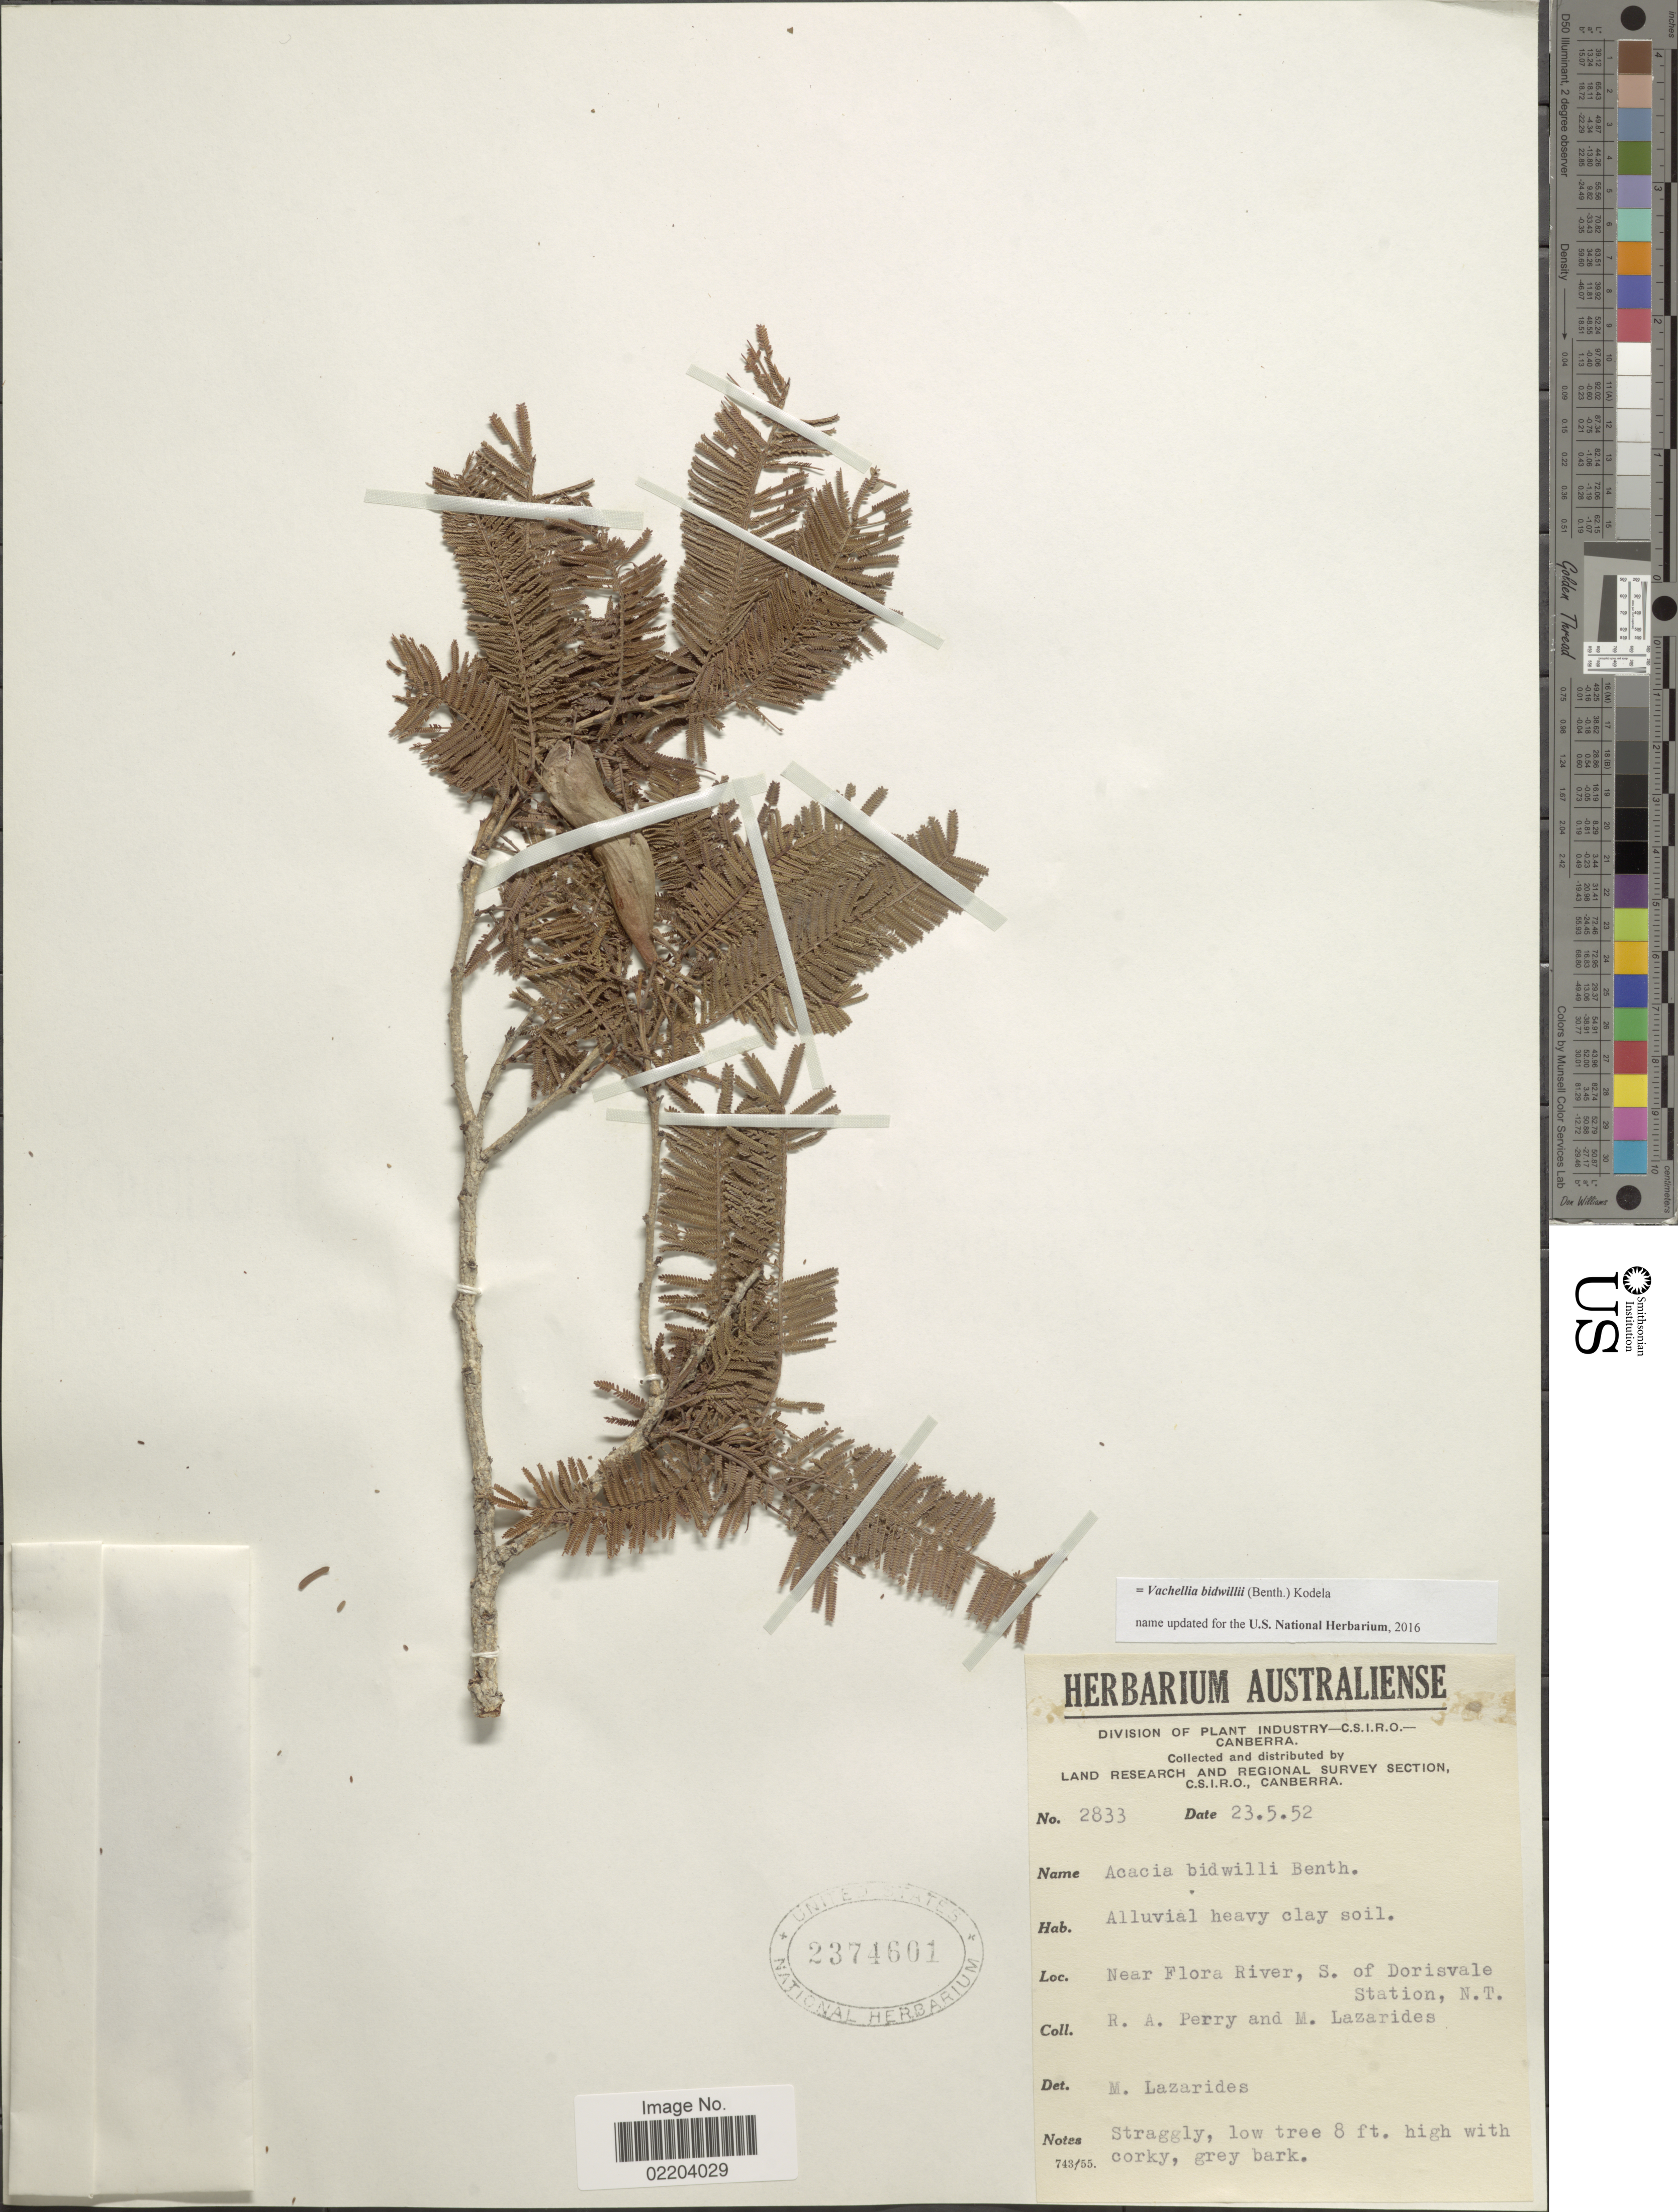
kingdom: Plantae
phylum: Tracheophyta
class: Magnoliopsida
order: Fabales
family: Fabaceae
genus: Vachellia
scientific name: Vachellia bidwellii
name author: (Benth.) Kodela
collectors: Perry, R. A. & M. Lazarides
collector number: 2833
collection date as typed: Transcribed d/m/y: 23/5/52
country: Australia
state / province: Northern Territory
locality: Near Flora River, s. of Dorisvale Station, N.T.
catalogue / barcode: US 2374601